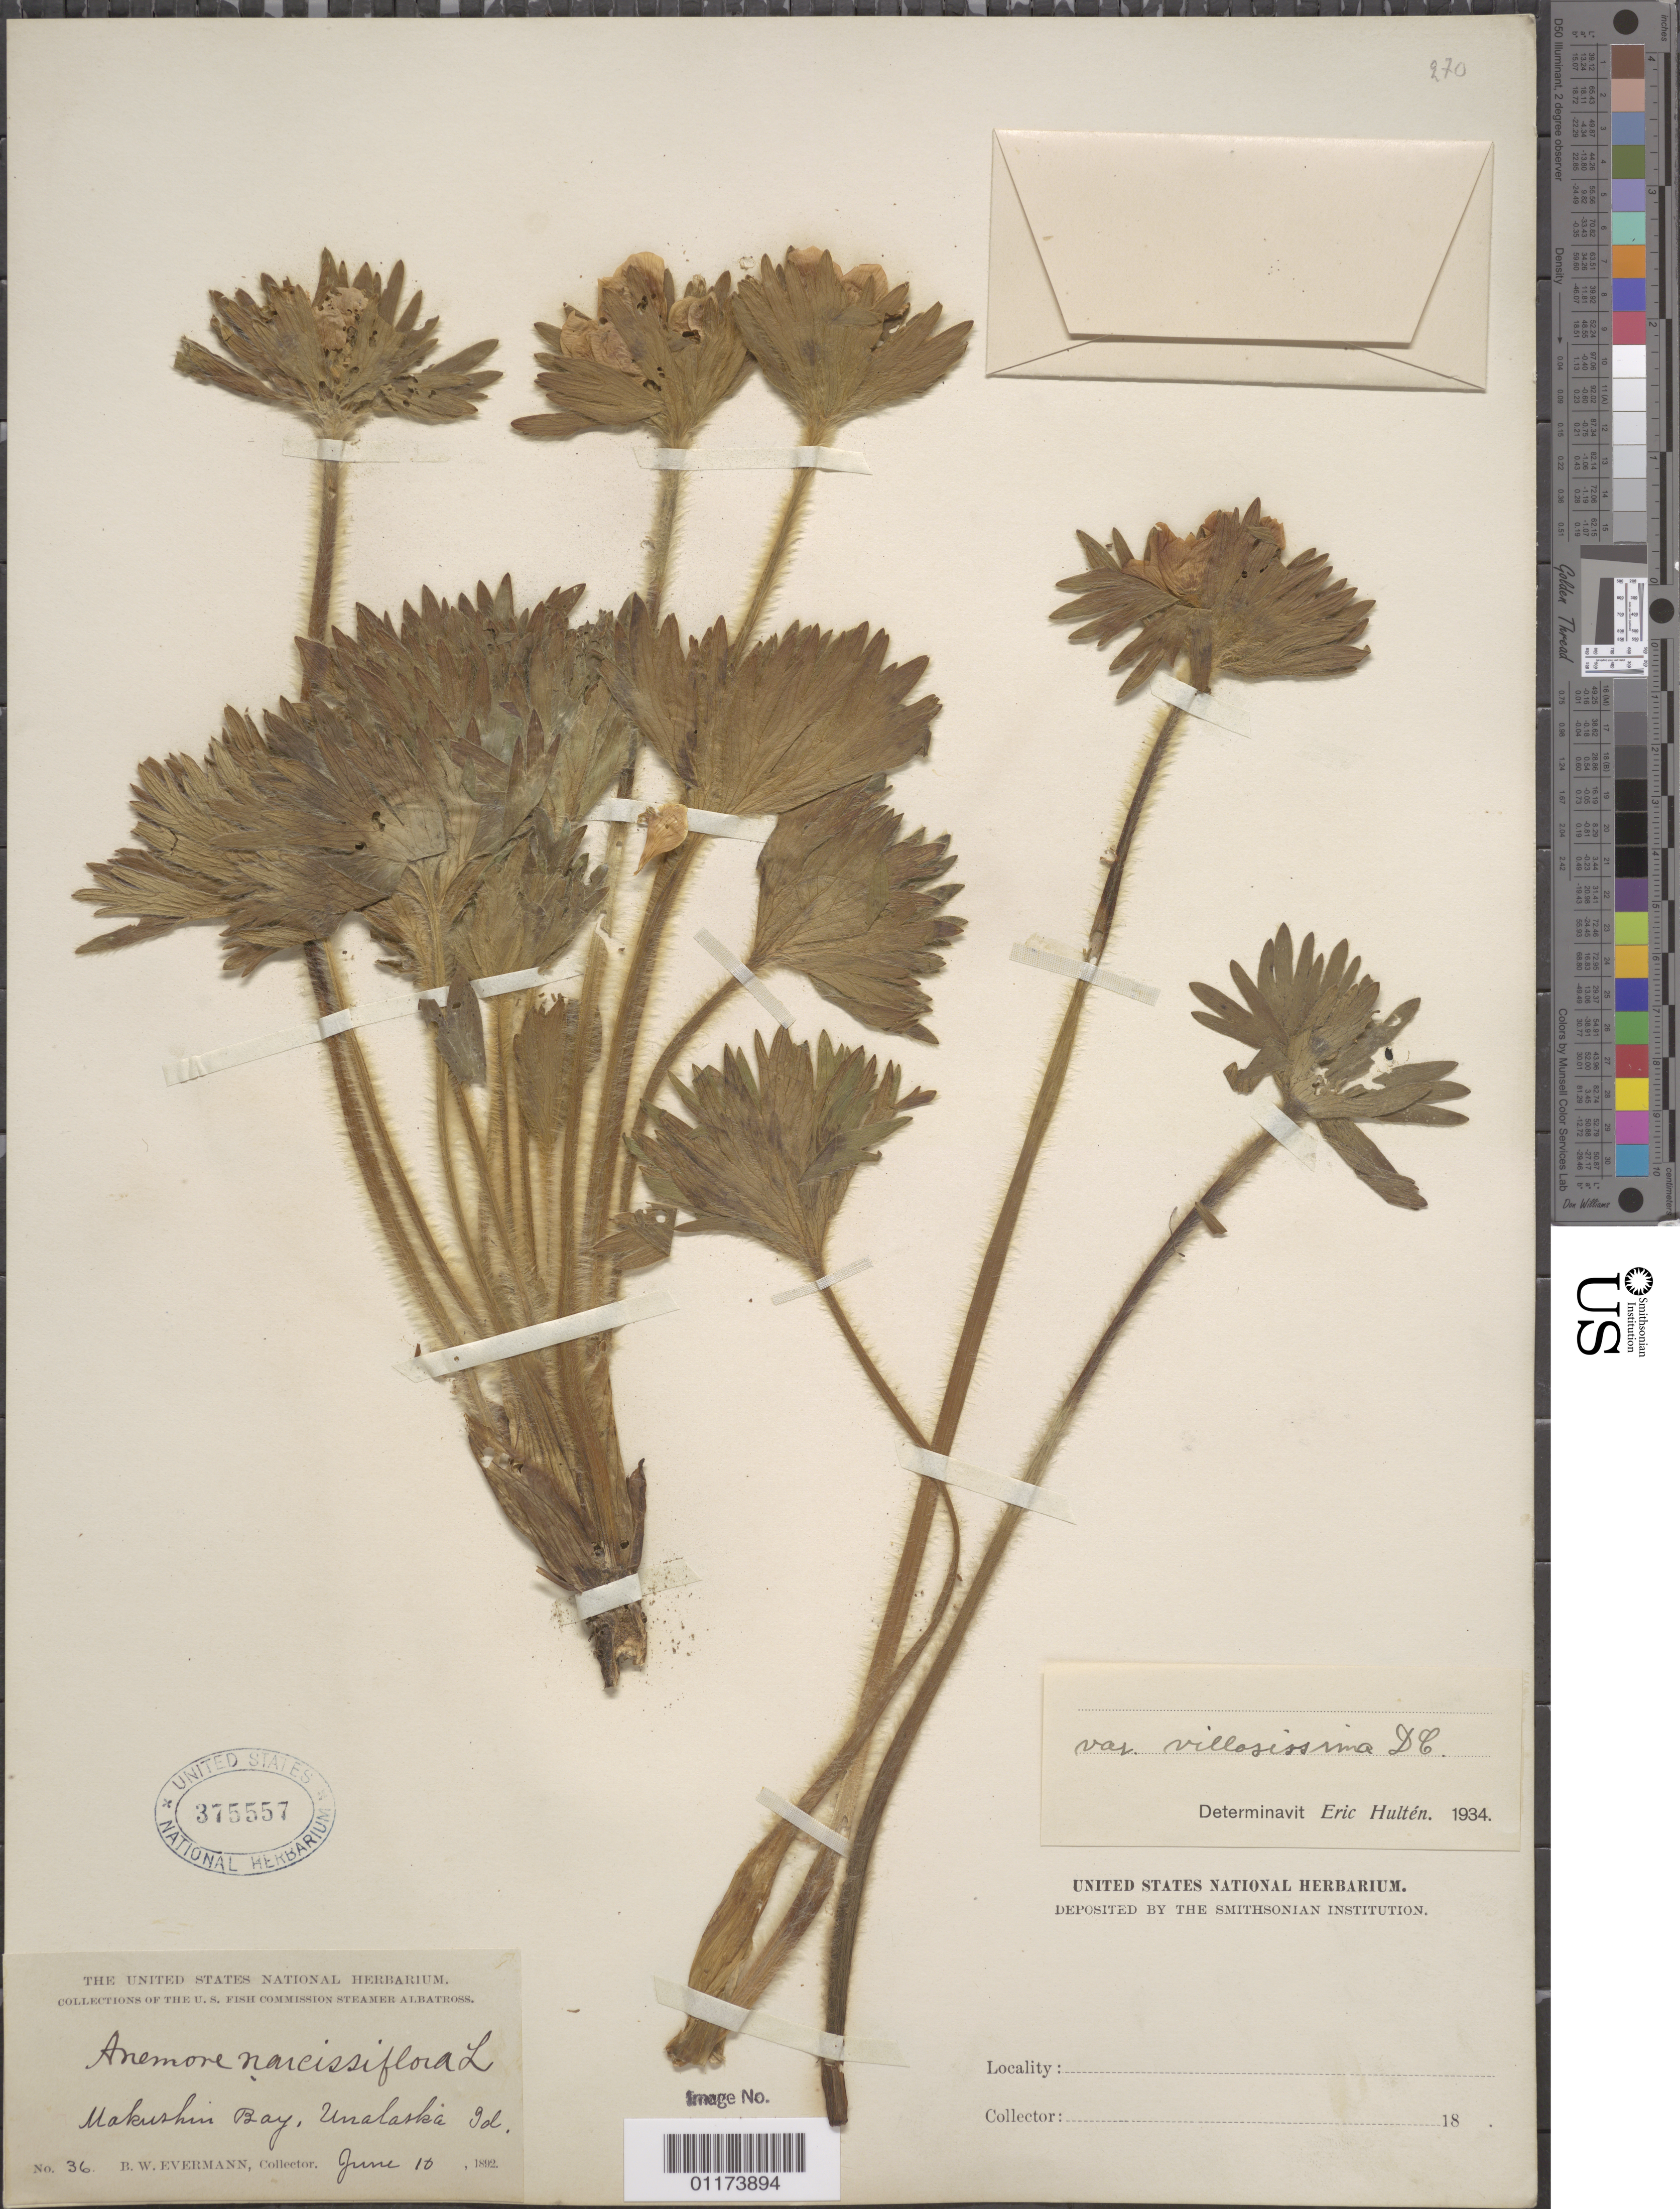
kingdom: Plantae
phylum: Tracheophyta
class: Magnoliopsida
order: Ranunculales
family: Ranunculaceae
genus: Anemone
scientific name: Anemone narcissiflora var. villosissima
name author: DC.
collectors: B. W. Evermann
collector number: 36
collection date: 1892-06-10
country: United States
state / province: Alaska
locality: Unalaska, Makushin Bay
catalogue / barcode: US 375557